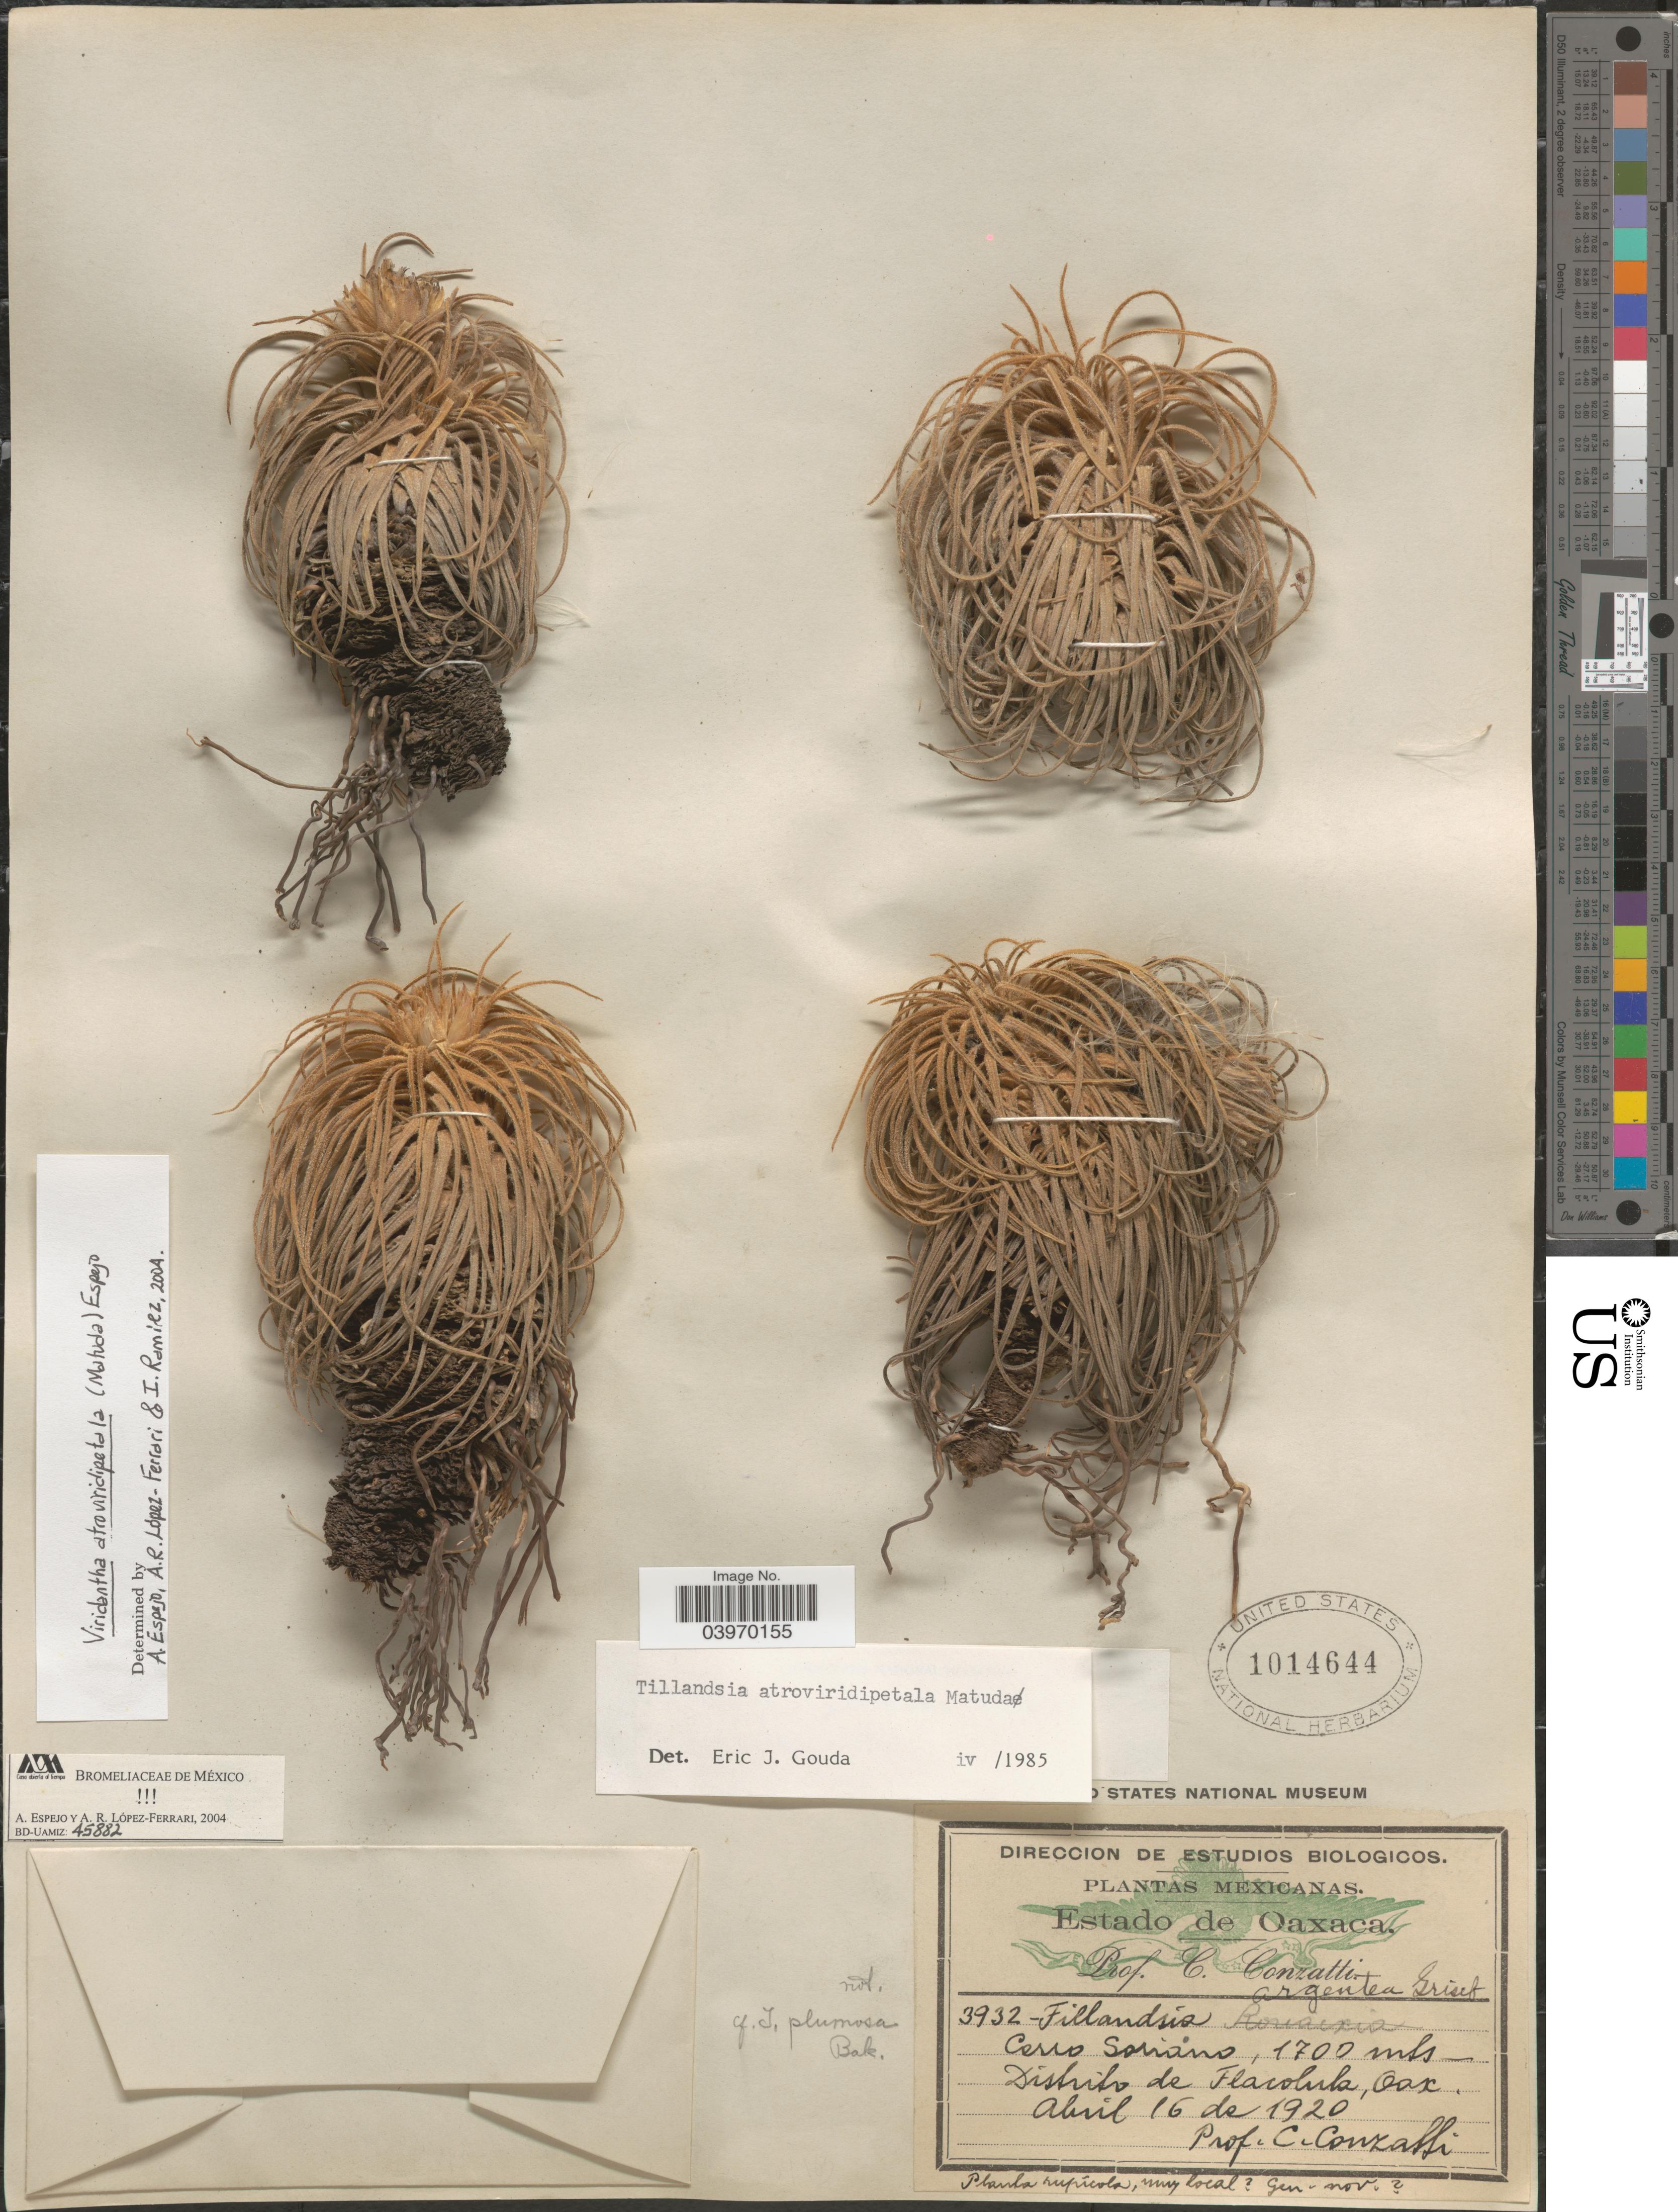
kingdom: Plantae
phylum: Tracheophyta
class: Liliopsida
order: Poales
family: Bromeliaceae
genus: Tillandsia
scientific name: Tillandsia plumosa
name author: Baker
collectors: C. Conzatti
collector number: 3932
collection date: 1920-04-16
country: Mexico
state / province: Oaxaca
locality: Cerro Soriano. Distrito de Flacoluk.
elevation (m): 1700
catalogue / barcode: US 1014644